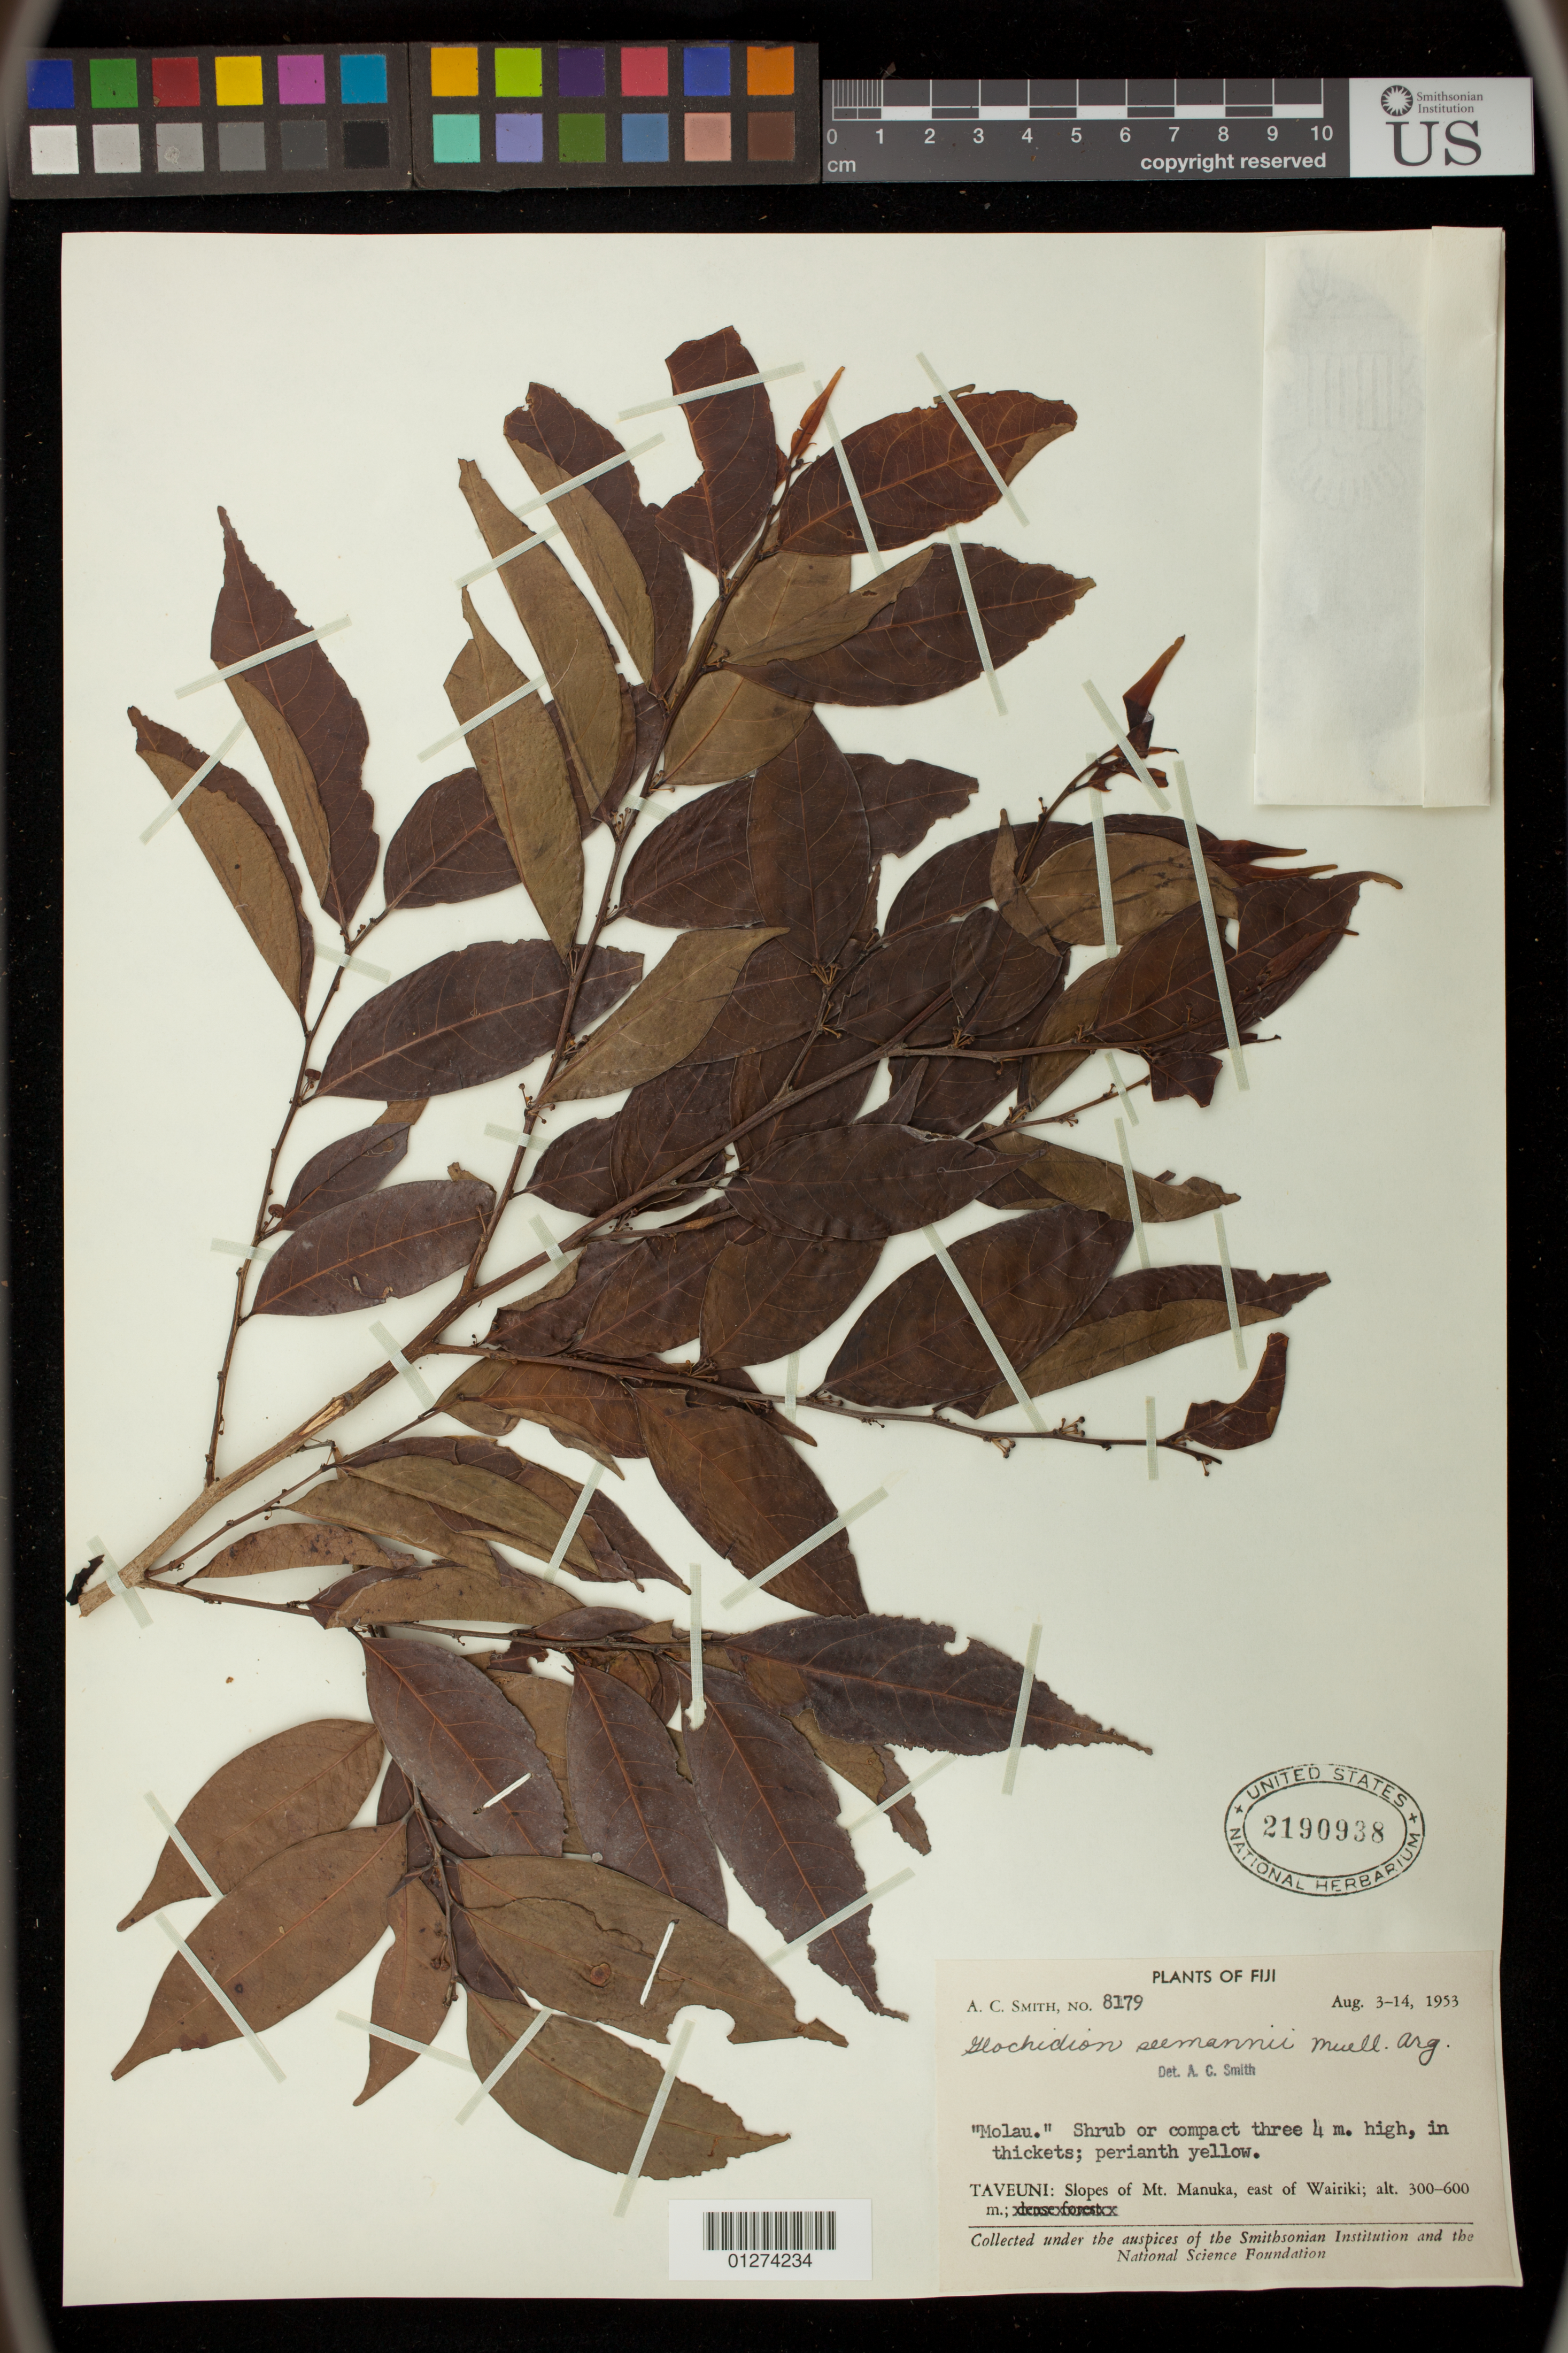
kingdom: Plantae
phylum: Tracheophyta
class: Magnoliopsida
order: Malpighiales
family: Phyllanthaceae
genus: Phyllanthus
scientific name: Phyllanthus seemannii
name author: (Müll. Arg.) Müll. Arg.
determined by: Wagner, W. L., (BOT), Smithsonian Institution - National Museum of Natural History (UNITED STATES)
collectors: A. C. Smith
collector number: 8179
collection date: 1953-08-03/1953-08-14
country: Fiji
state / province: Northern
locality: Taveuni Island: Slopes of Mt. Manuka, east of Wairiki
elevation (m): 300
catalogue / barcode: US 2190938